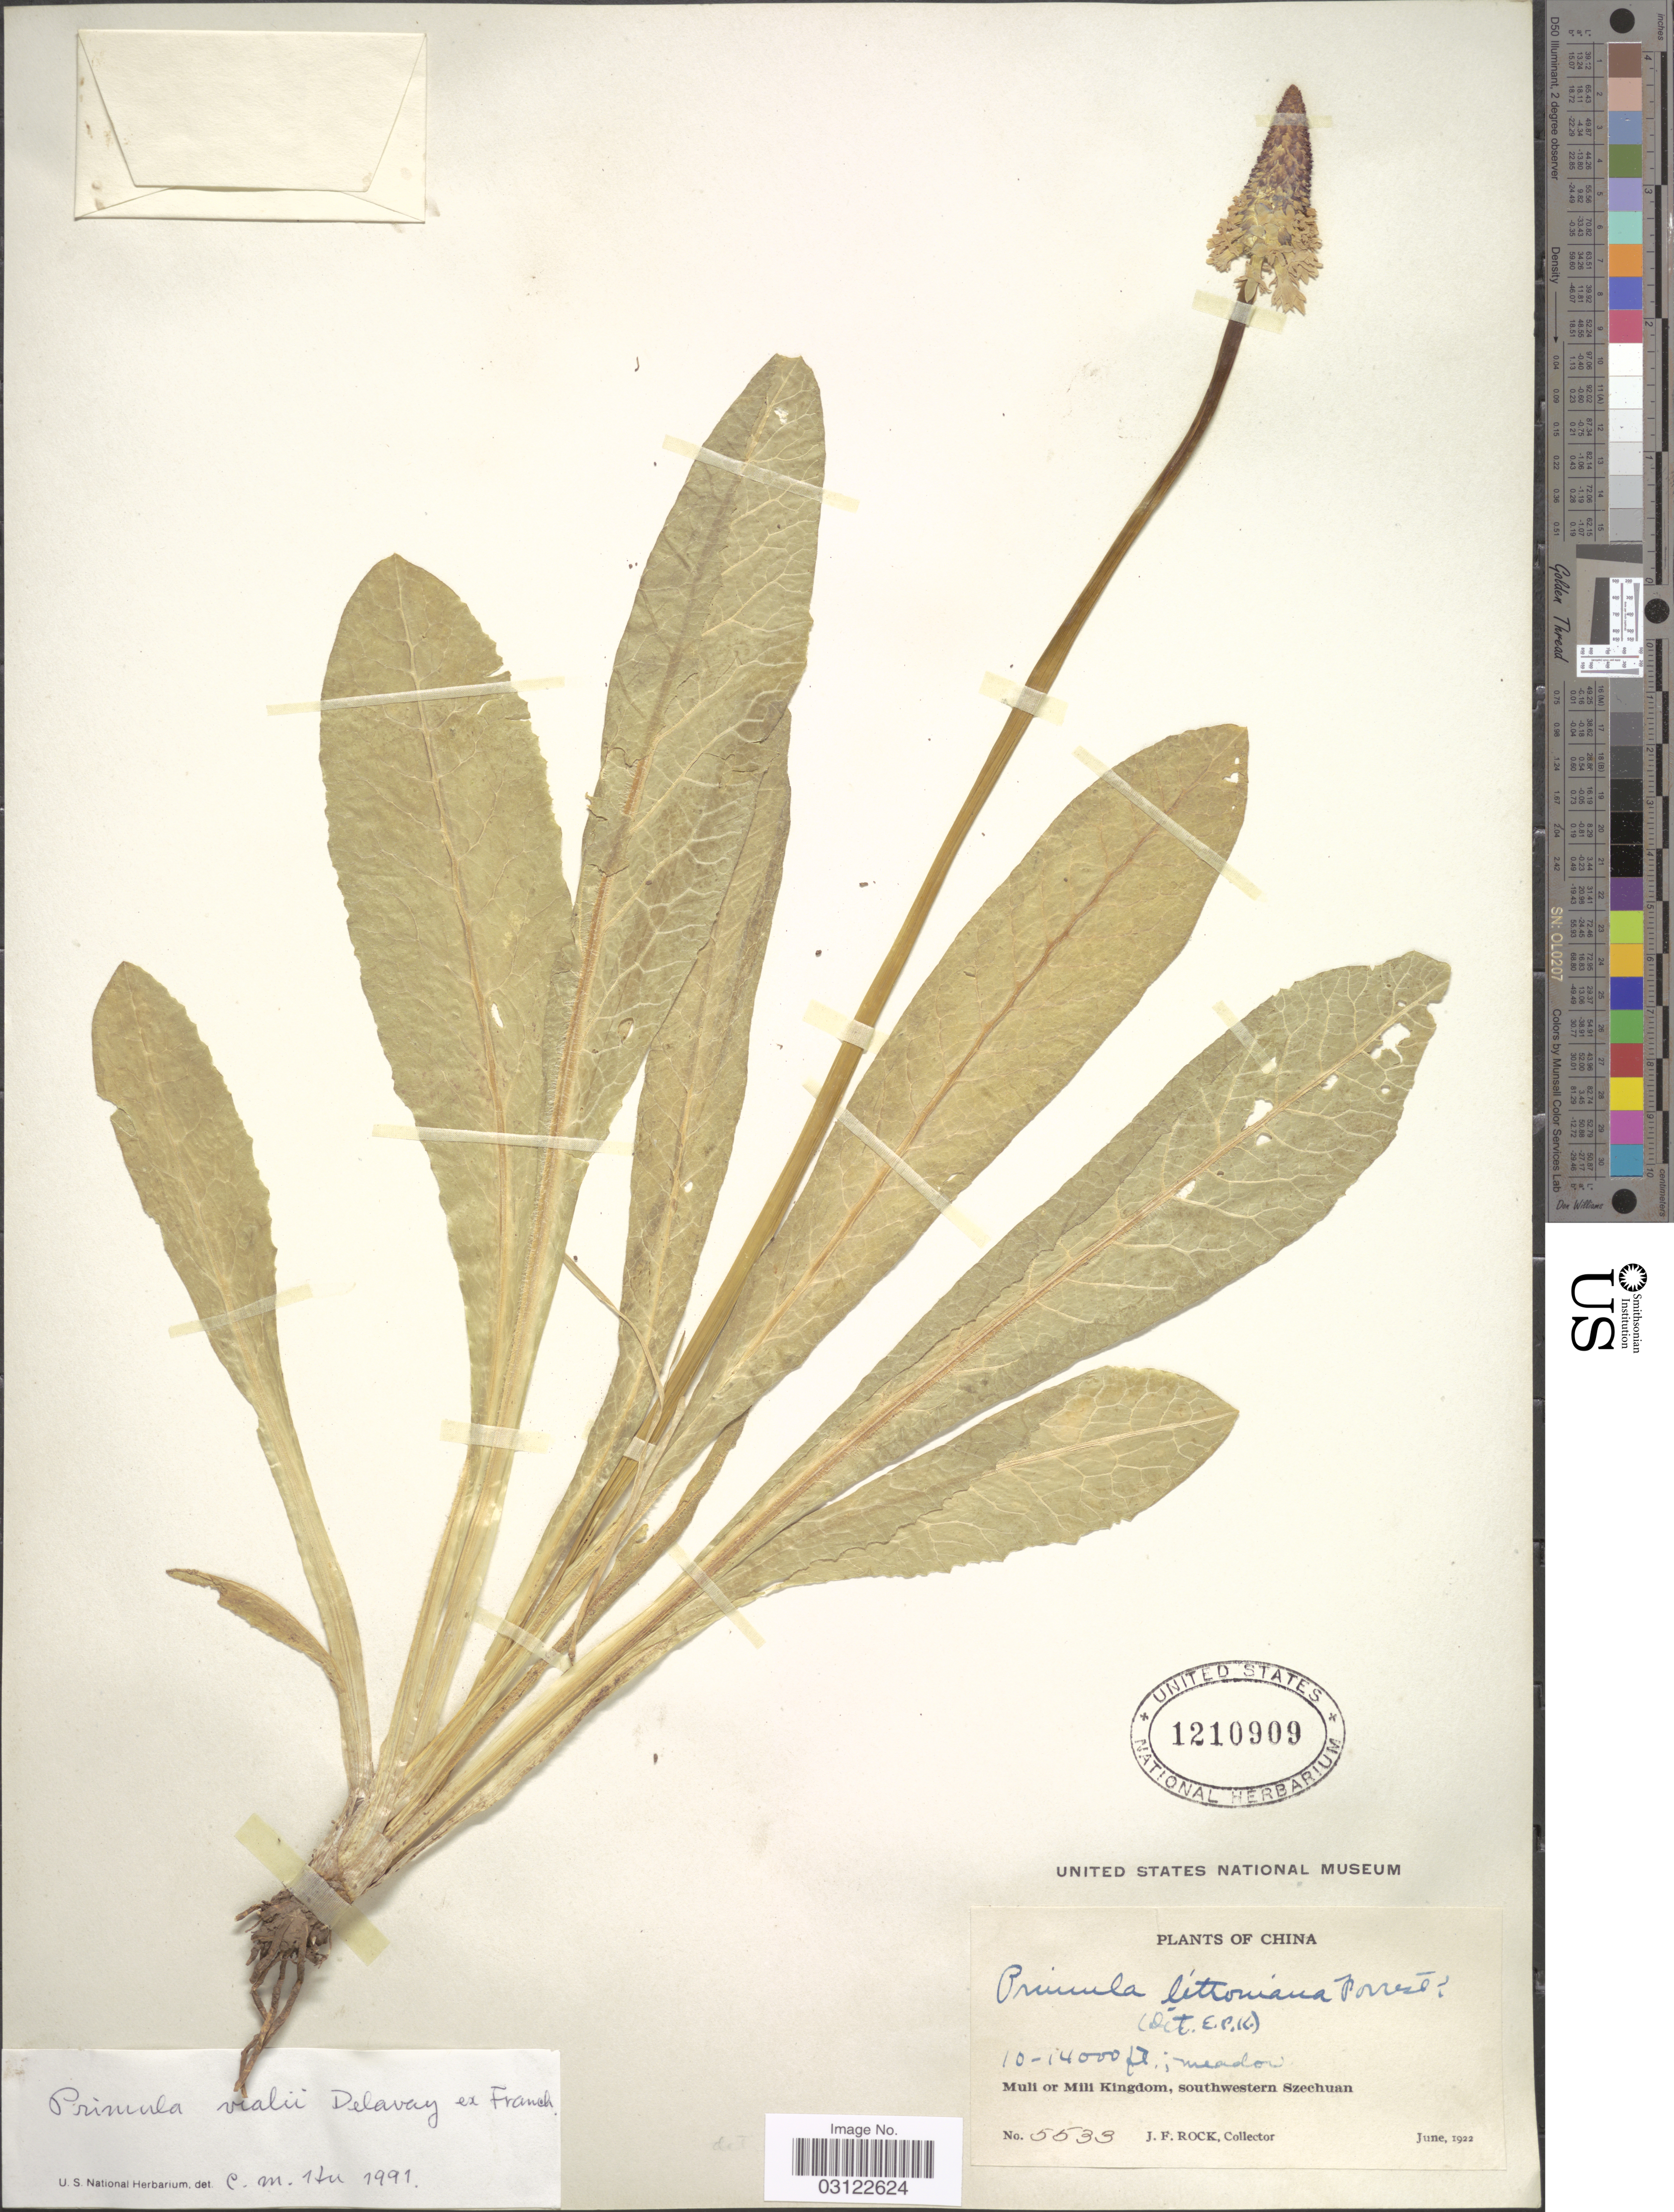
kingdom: Plantae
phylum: Tracheophyta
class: Magnoliopsida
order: Ericales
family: Primulaceae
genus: Primula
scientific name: Primula vialii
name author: Delavay ex Franch.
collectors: J. Rock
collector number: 5533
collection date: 1922-06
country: China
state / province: Sichuan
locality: Muli of Mili Kingdom, southwestern Szechuan.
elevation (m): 3048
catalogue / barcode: US 1210909